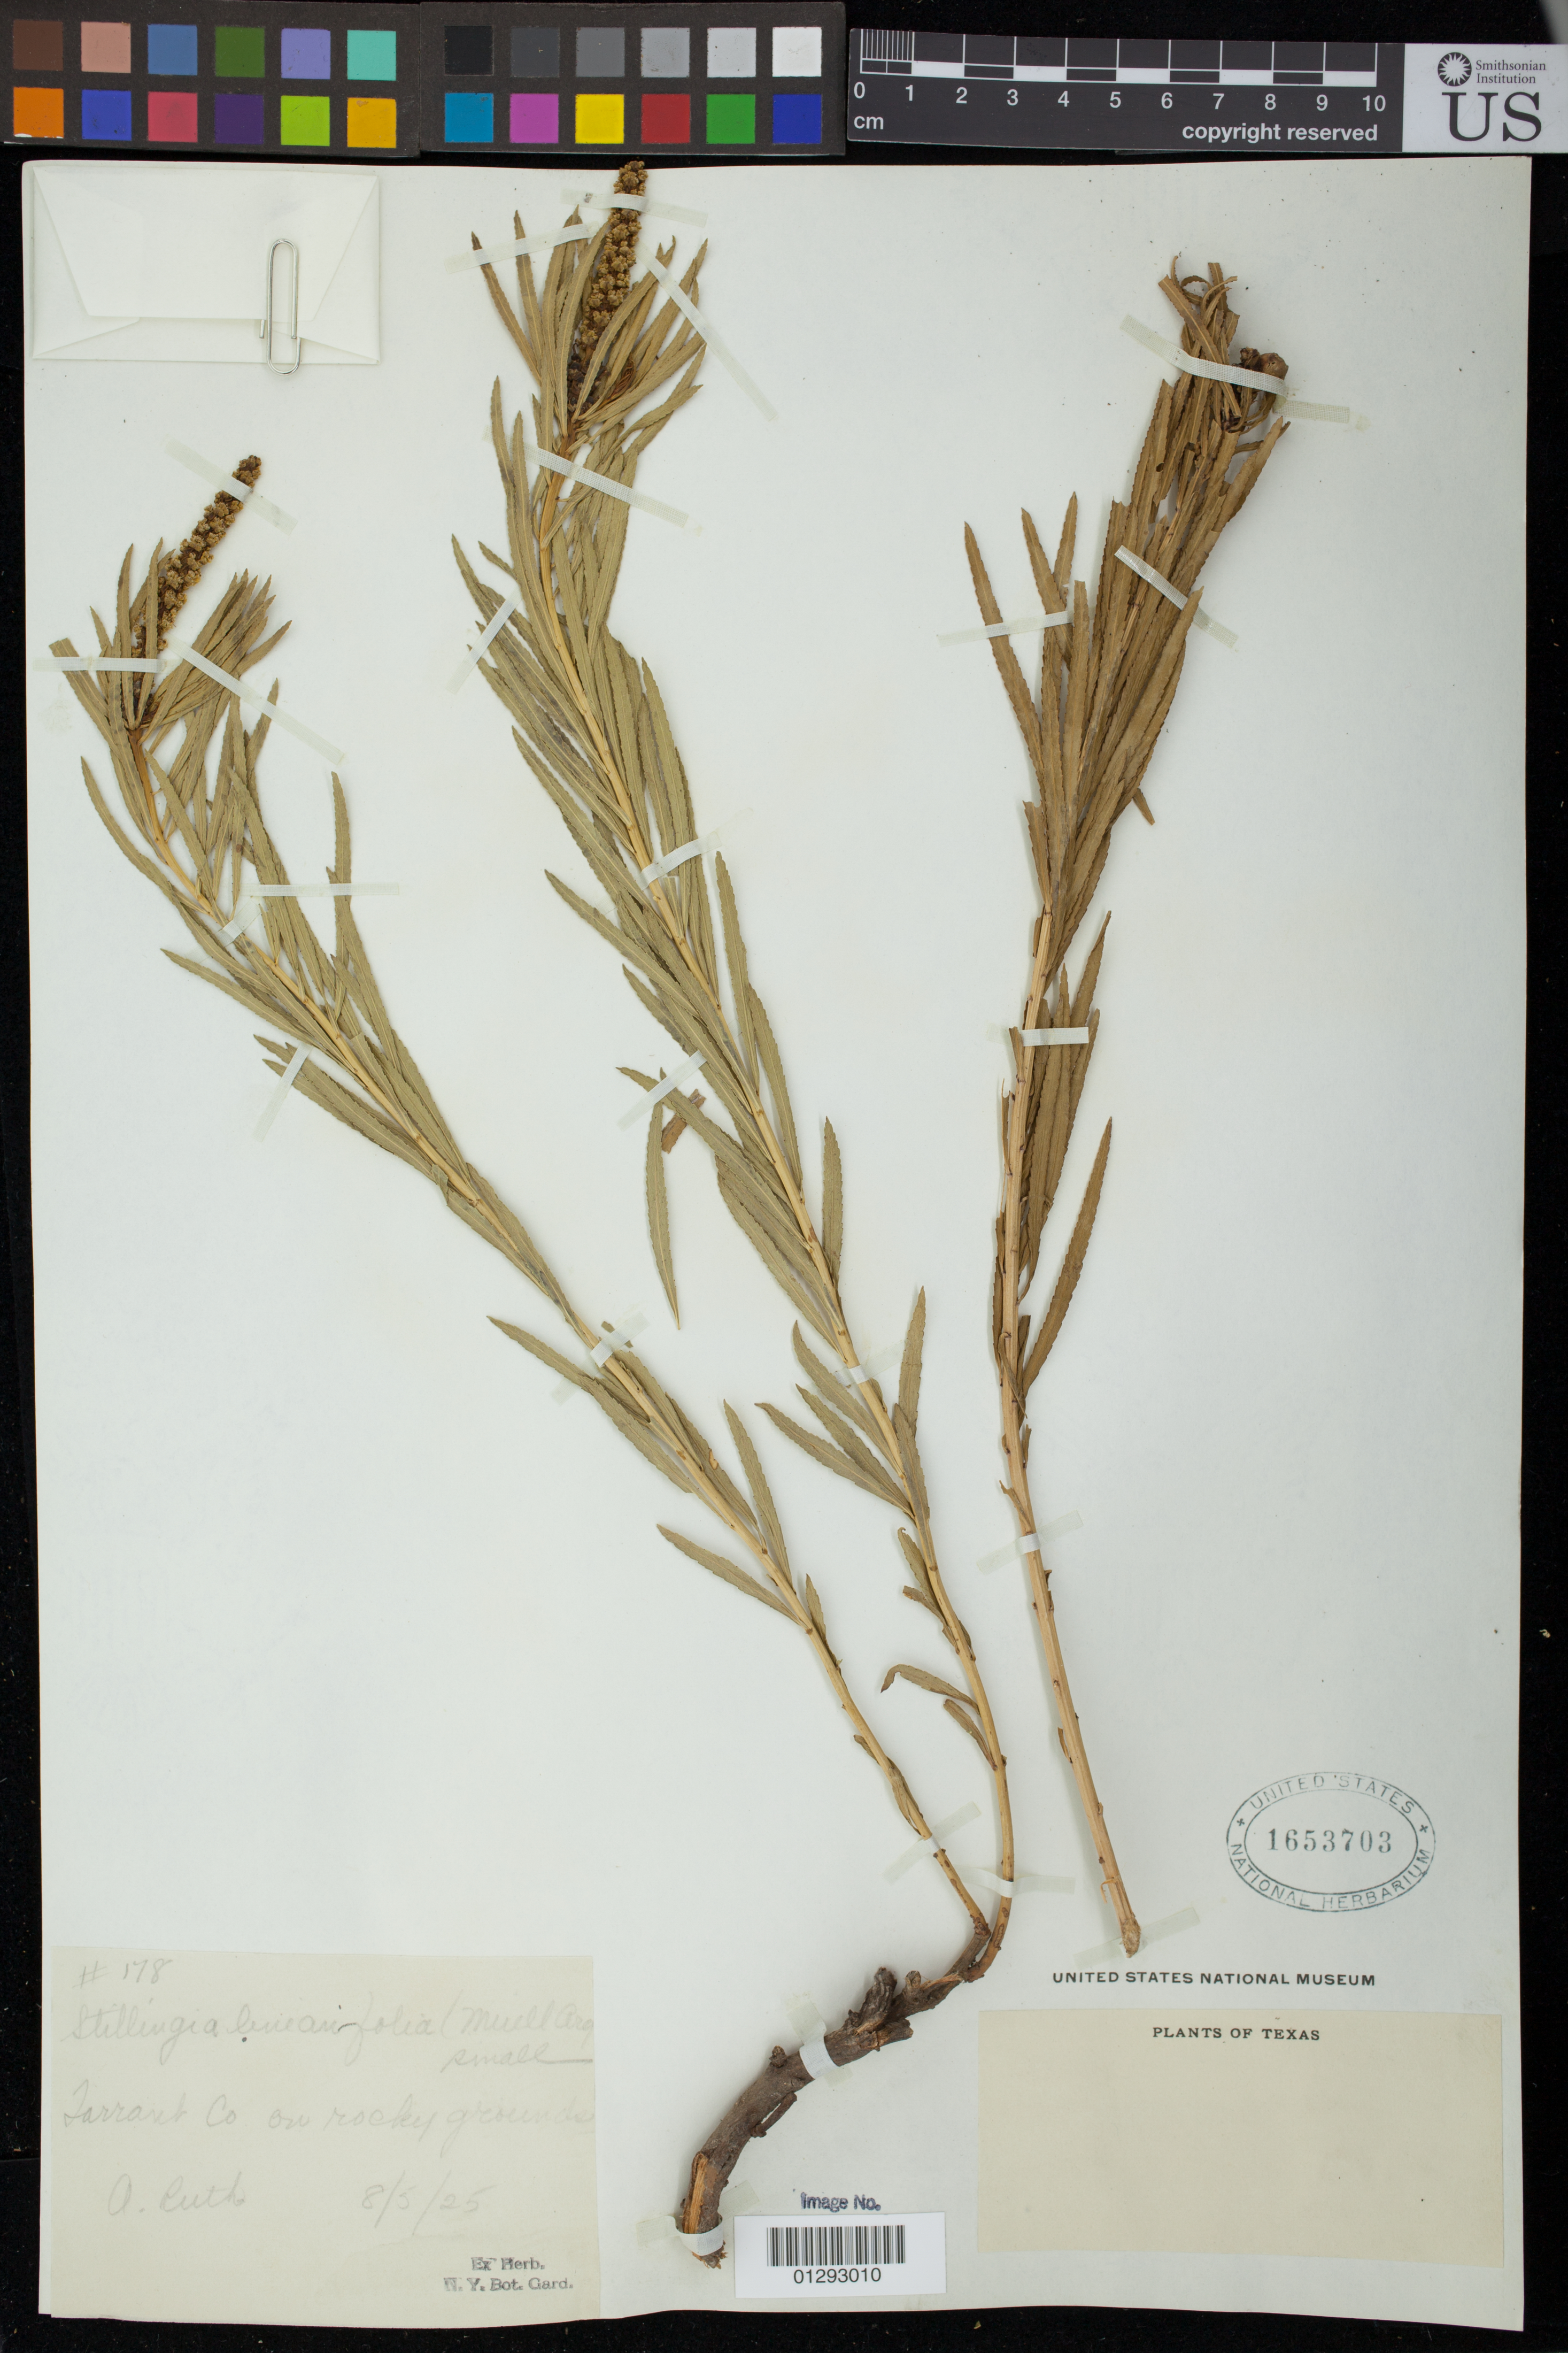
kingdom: Plantae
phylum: Tracheophyta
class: Magnoliopsida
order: Malpighiales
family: Euphorbiaceae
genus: Stillingia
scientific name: Stillingia texana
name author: I.M. Johnst.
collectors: A. Ruth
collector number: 178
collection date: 1925-08-05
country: United States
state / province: Texas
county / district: Tarrant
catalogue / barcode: US 1653703